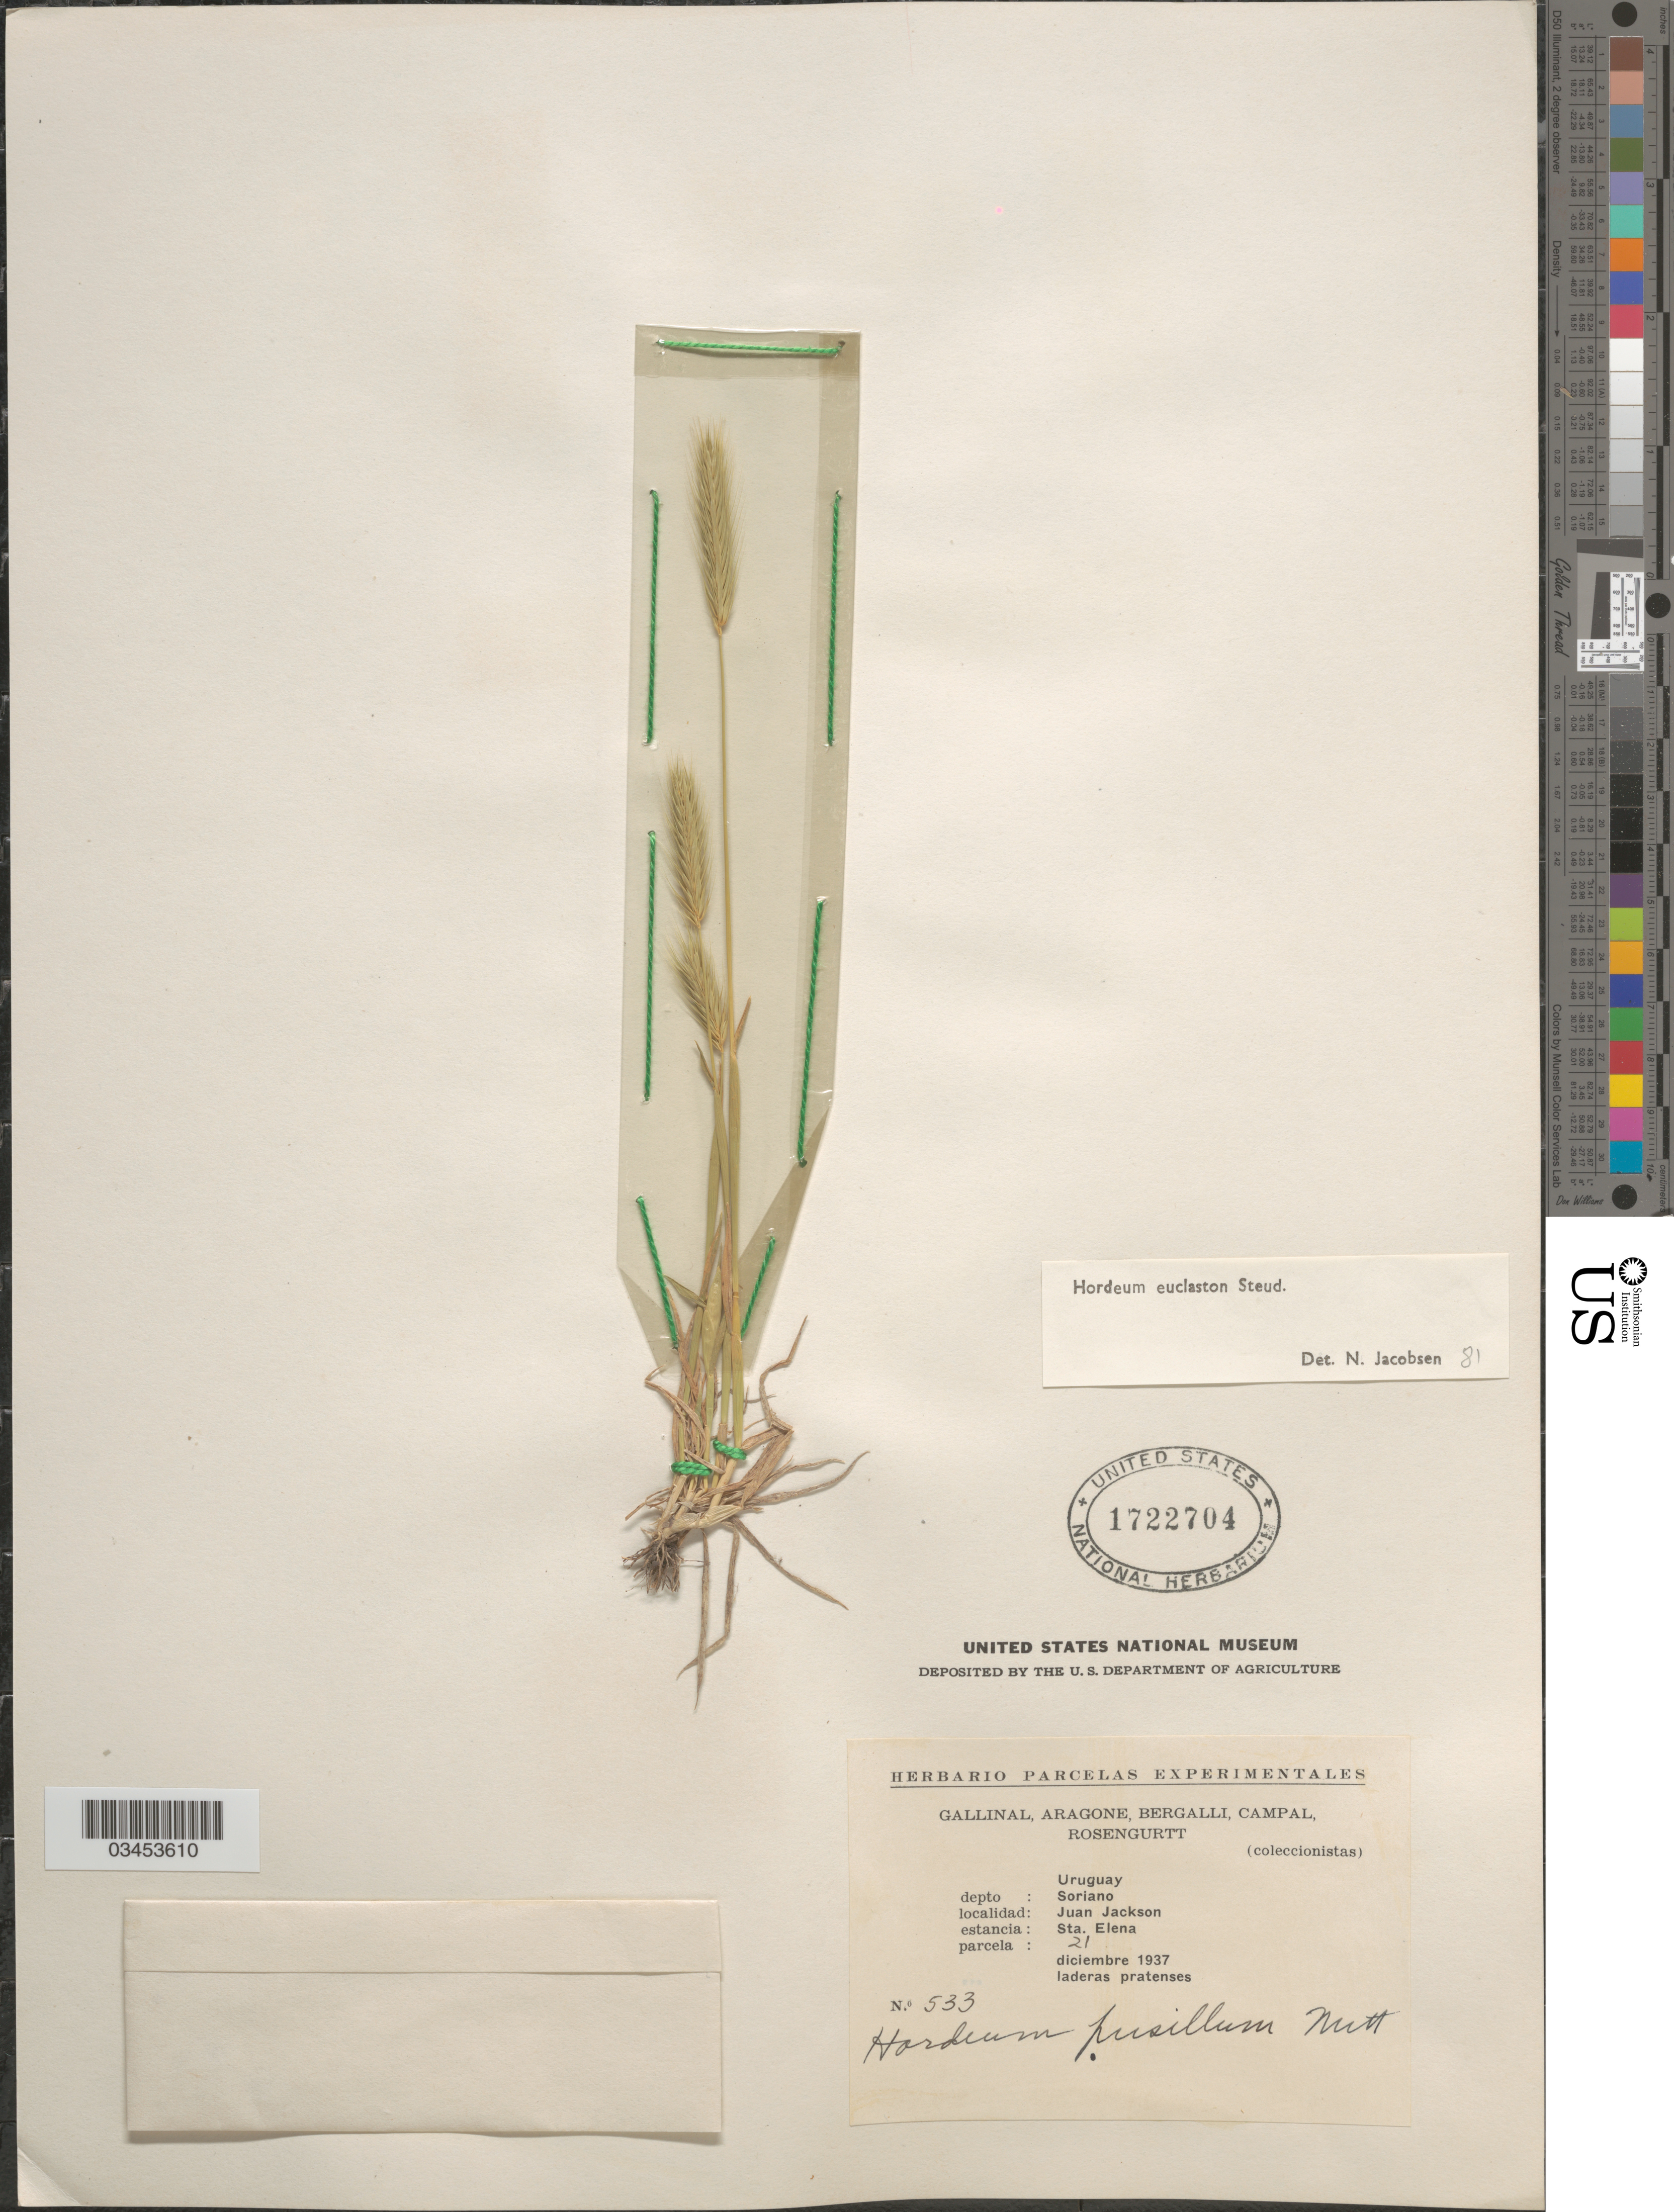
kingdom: Plantae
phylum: Tracheophyta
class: Liliopsida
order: Poales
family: Poaceae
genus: Hordeum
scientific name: Hordeum euclaston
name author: Steud.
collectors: -. Gallinal, -- Aragone, -- Bergalli, -- Campal & Rosengurtt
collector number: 533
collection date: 1937-12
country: Uruguay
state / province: Soriano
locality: Depto : Soriano. Juan Jackson. Estancia : Sta. Elena. Parcela: 21.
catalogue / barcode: US 1722704